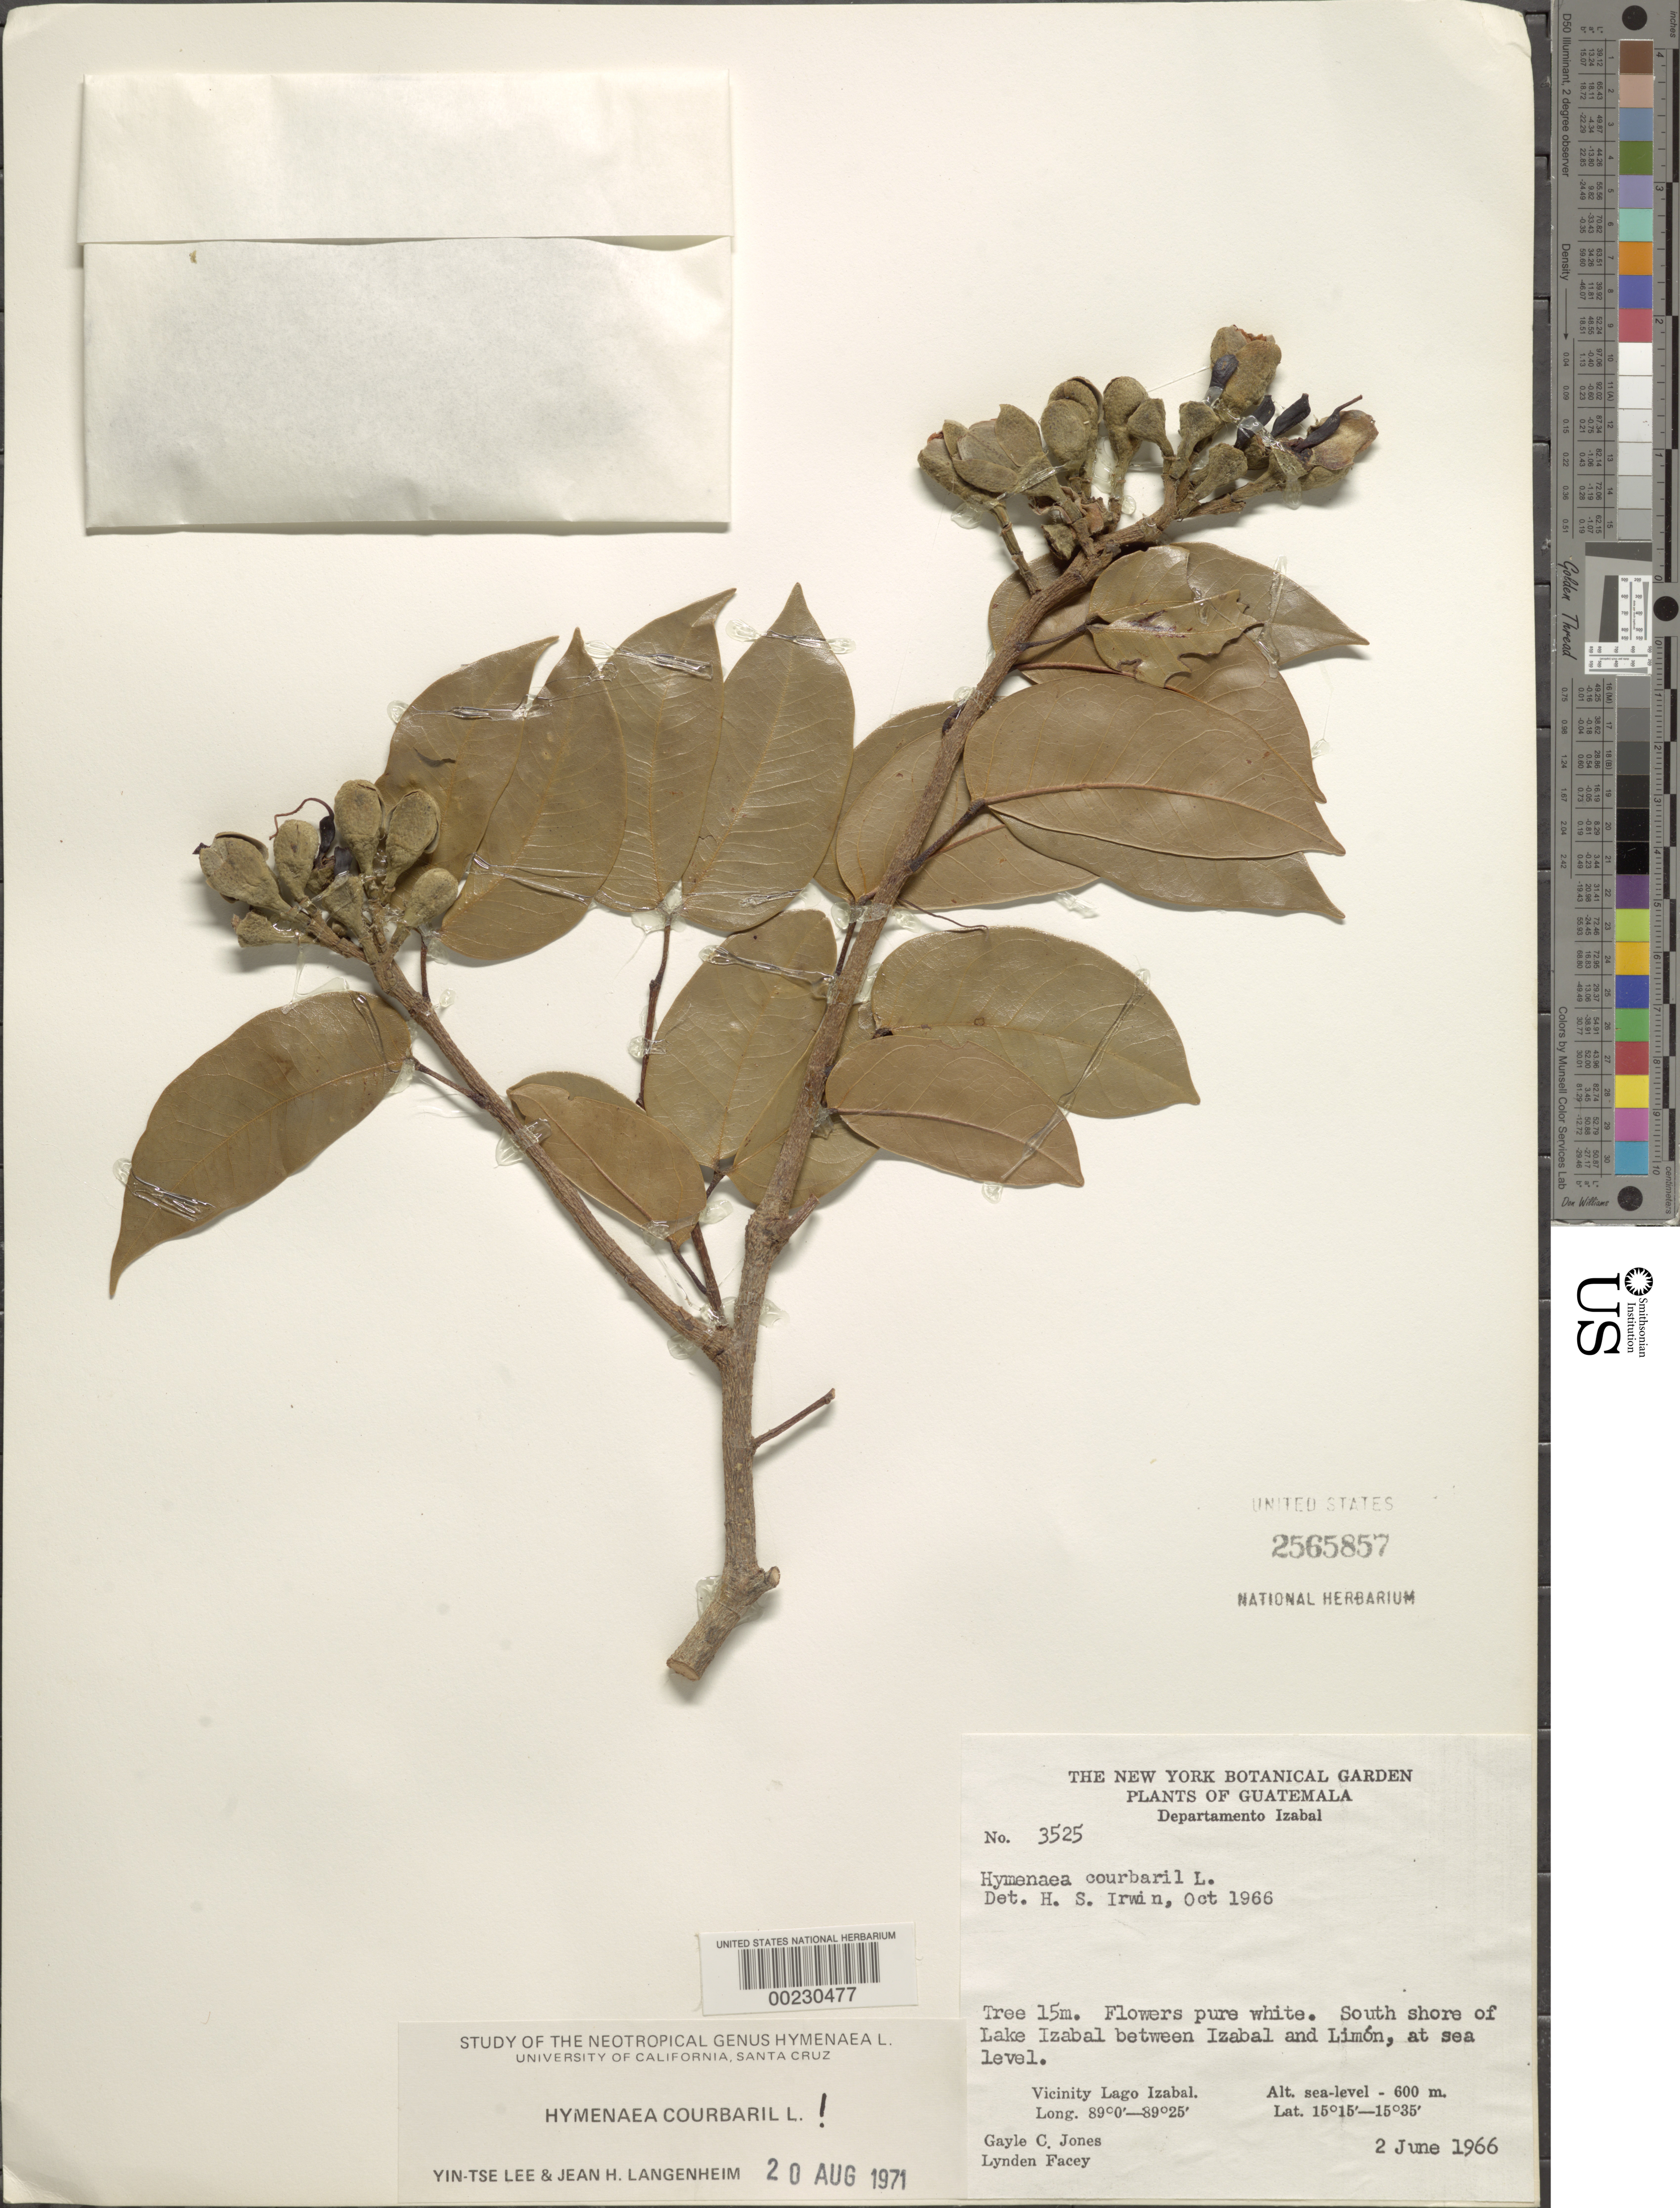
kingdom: Plantae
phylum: Tracheophyta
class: Magnoliopsida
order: Fabales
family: Fabaceae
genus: Hymenaea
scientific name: Hymenaea courbaril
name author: L.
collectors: G. C. Jones & L. Facey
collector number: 3525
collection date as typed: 02 Jun 1966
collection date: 1966-06-02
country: Guatemala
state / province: Izabal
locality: S shore of Lake Izabal between Izabal and Limon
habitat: Shore of lake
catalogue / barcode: US 2565857